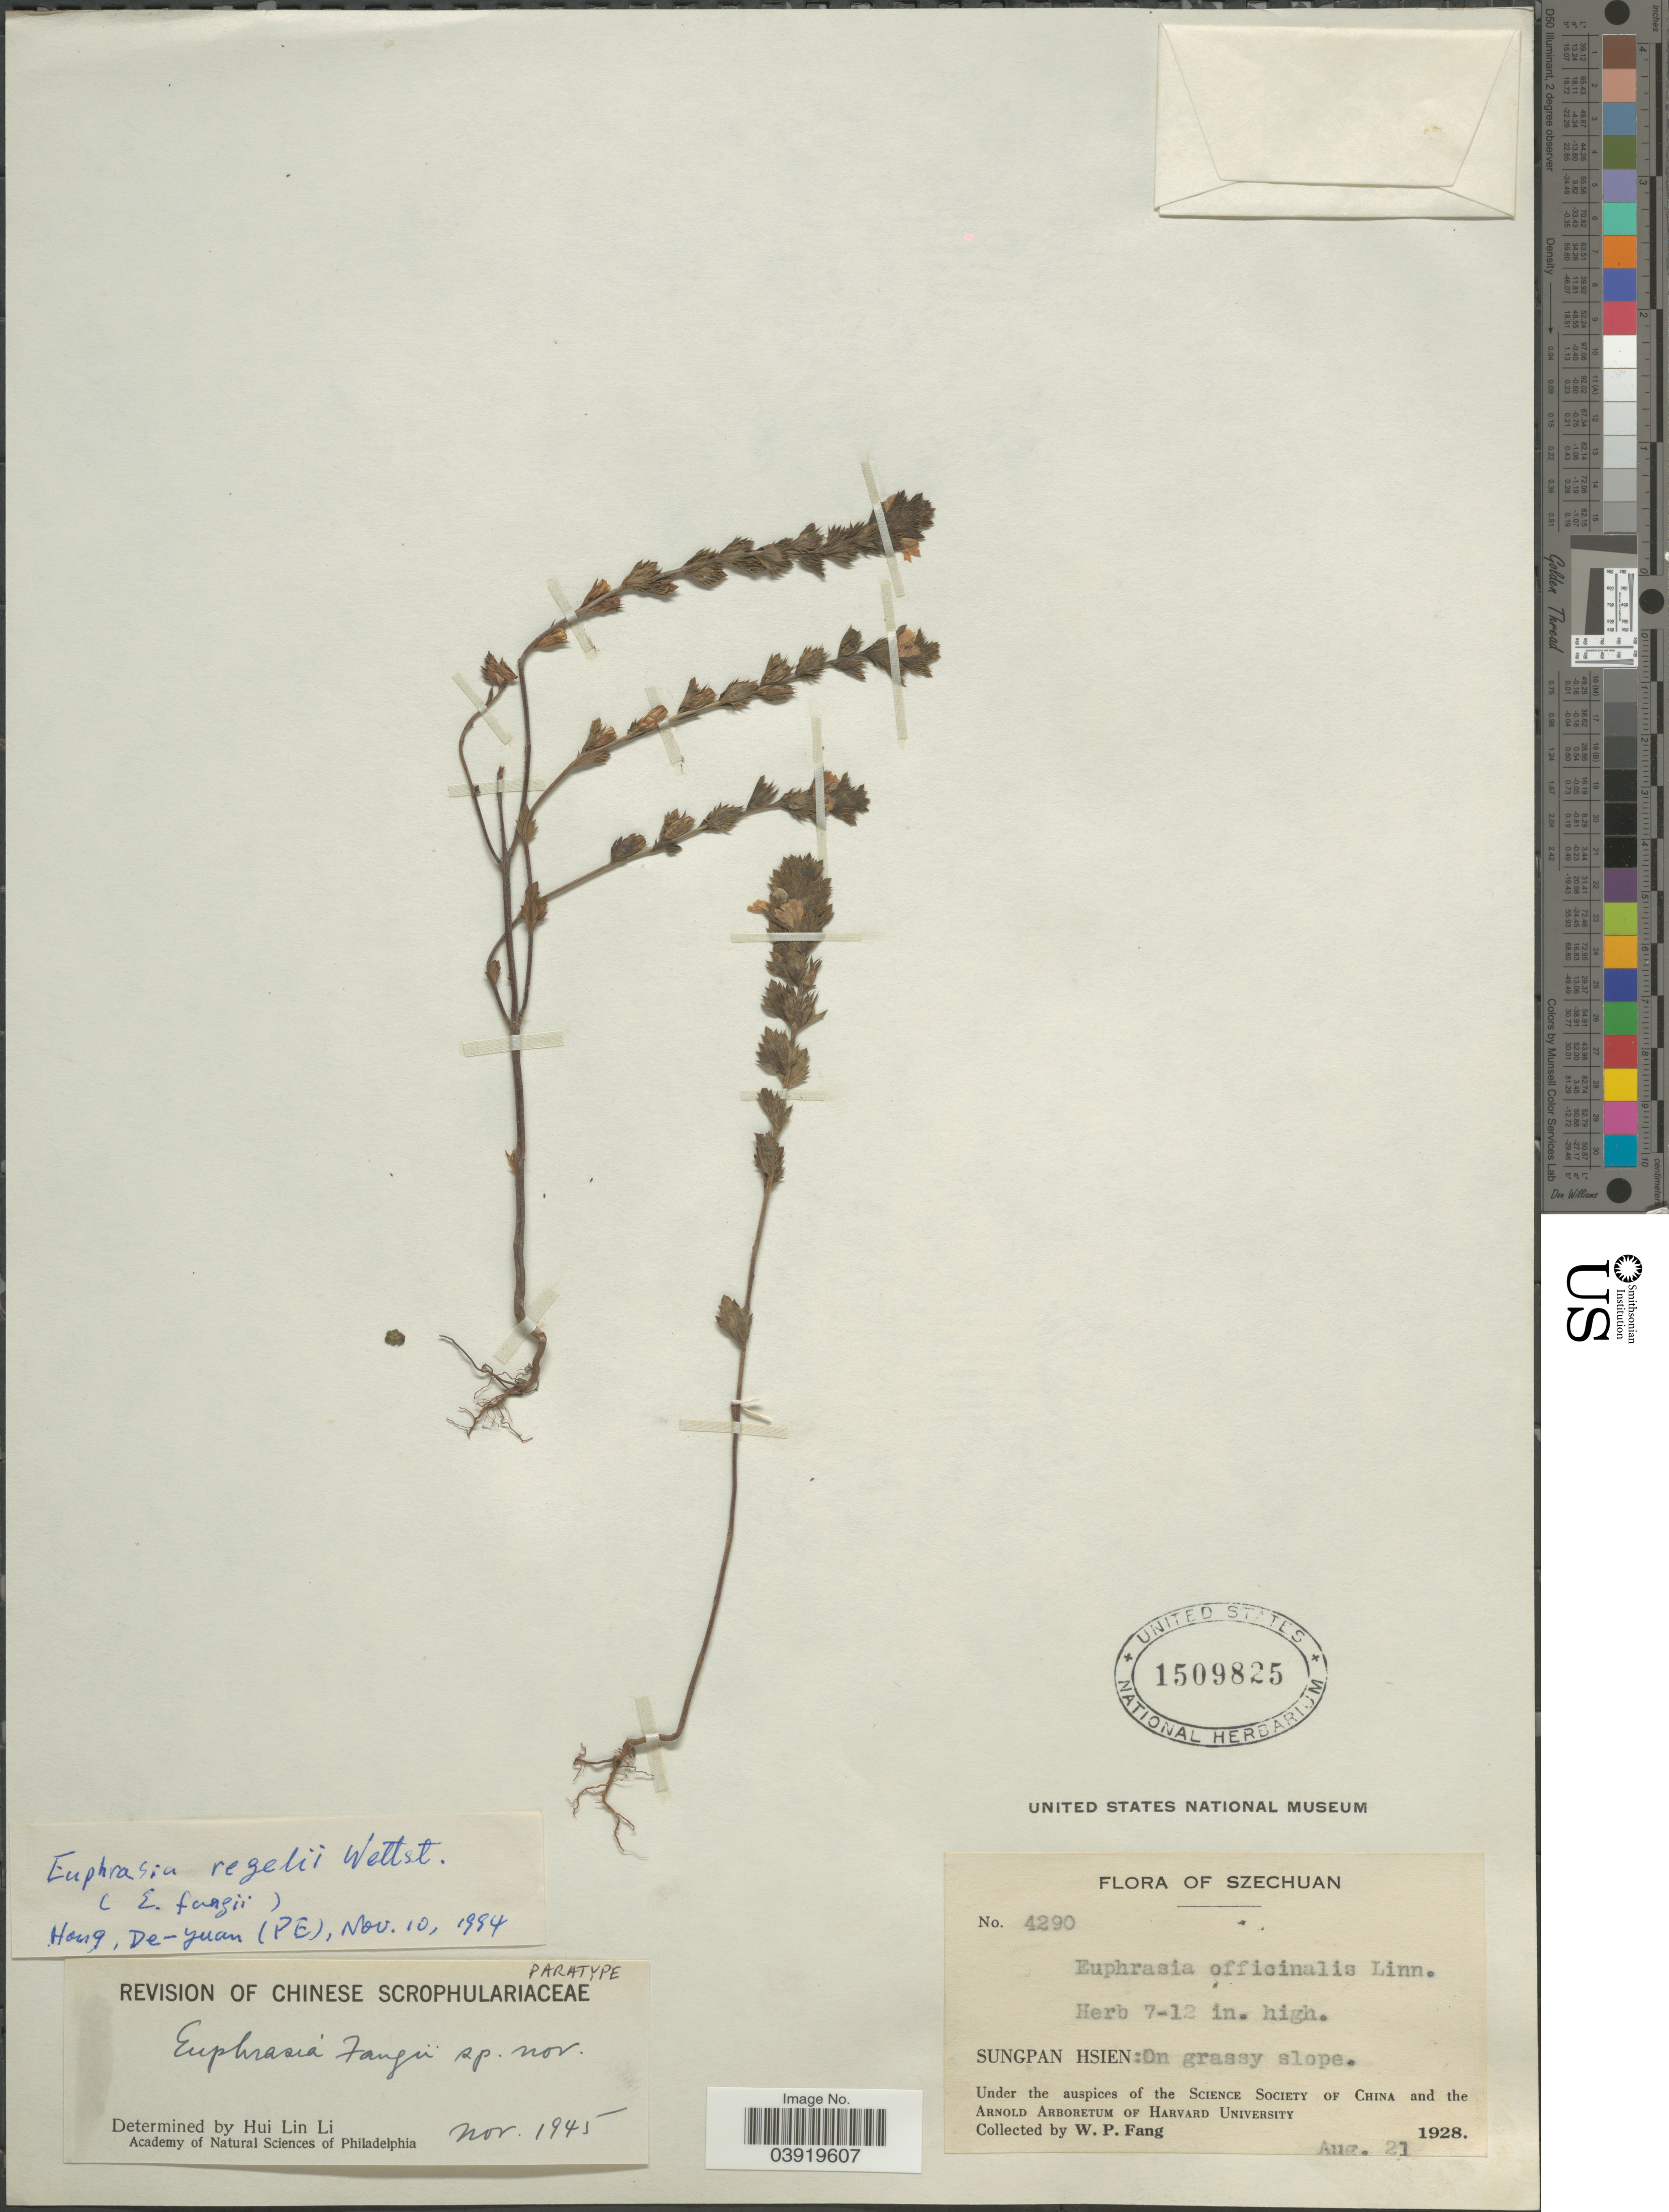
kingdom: Plantae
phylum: Tracheophyta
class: Magnoliopsida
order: Lamiales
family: Orobanchaceae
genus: Euphrasia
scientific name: Euphrasia regelii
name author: Wettst.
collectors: W. P. Fang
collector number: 4290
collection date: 1928-08-21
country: China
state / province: Sichuan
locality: Szechuan. Sungpan Hsien: On grassy slope.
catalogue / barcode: US 1509825